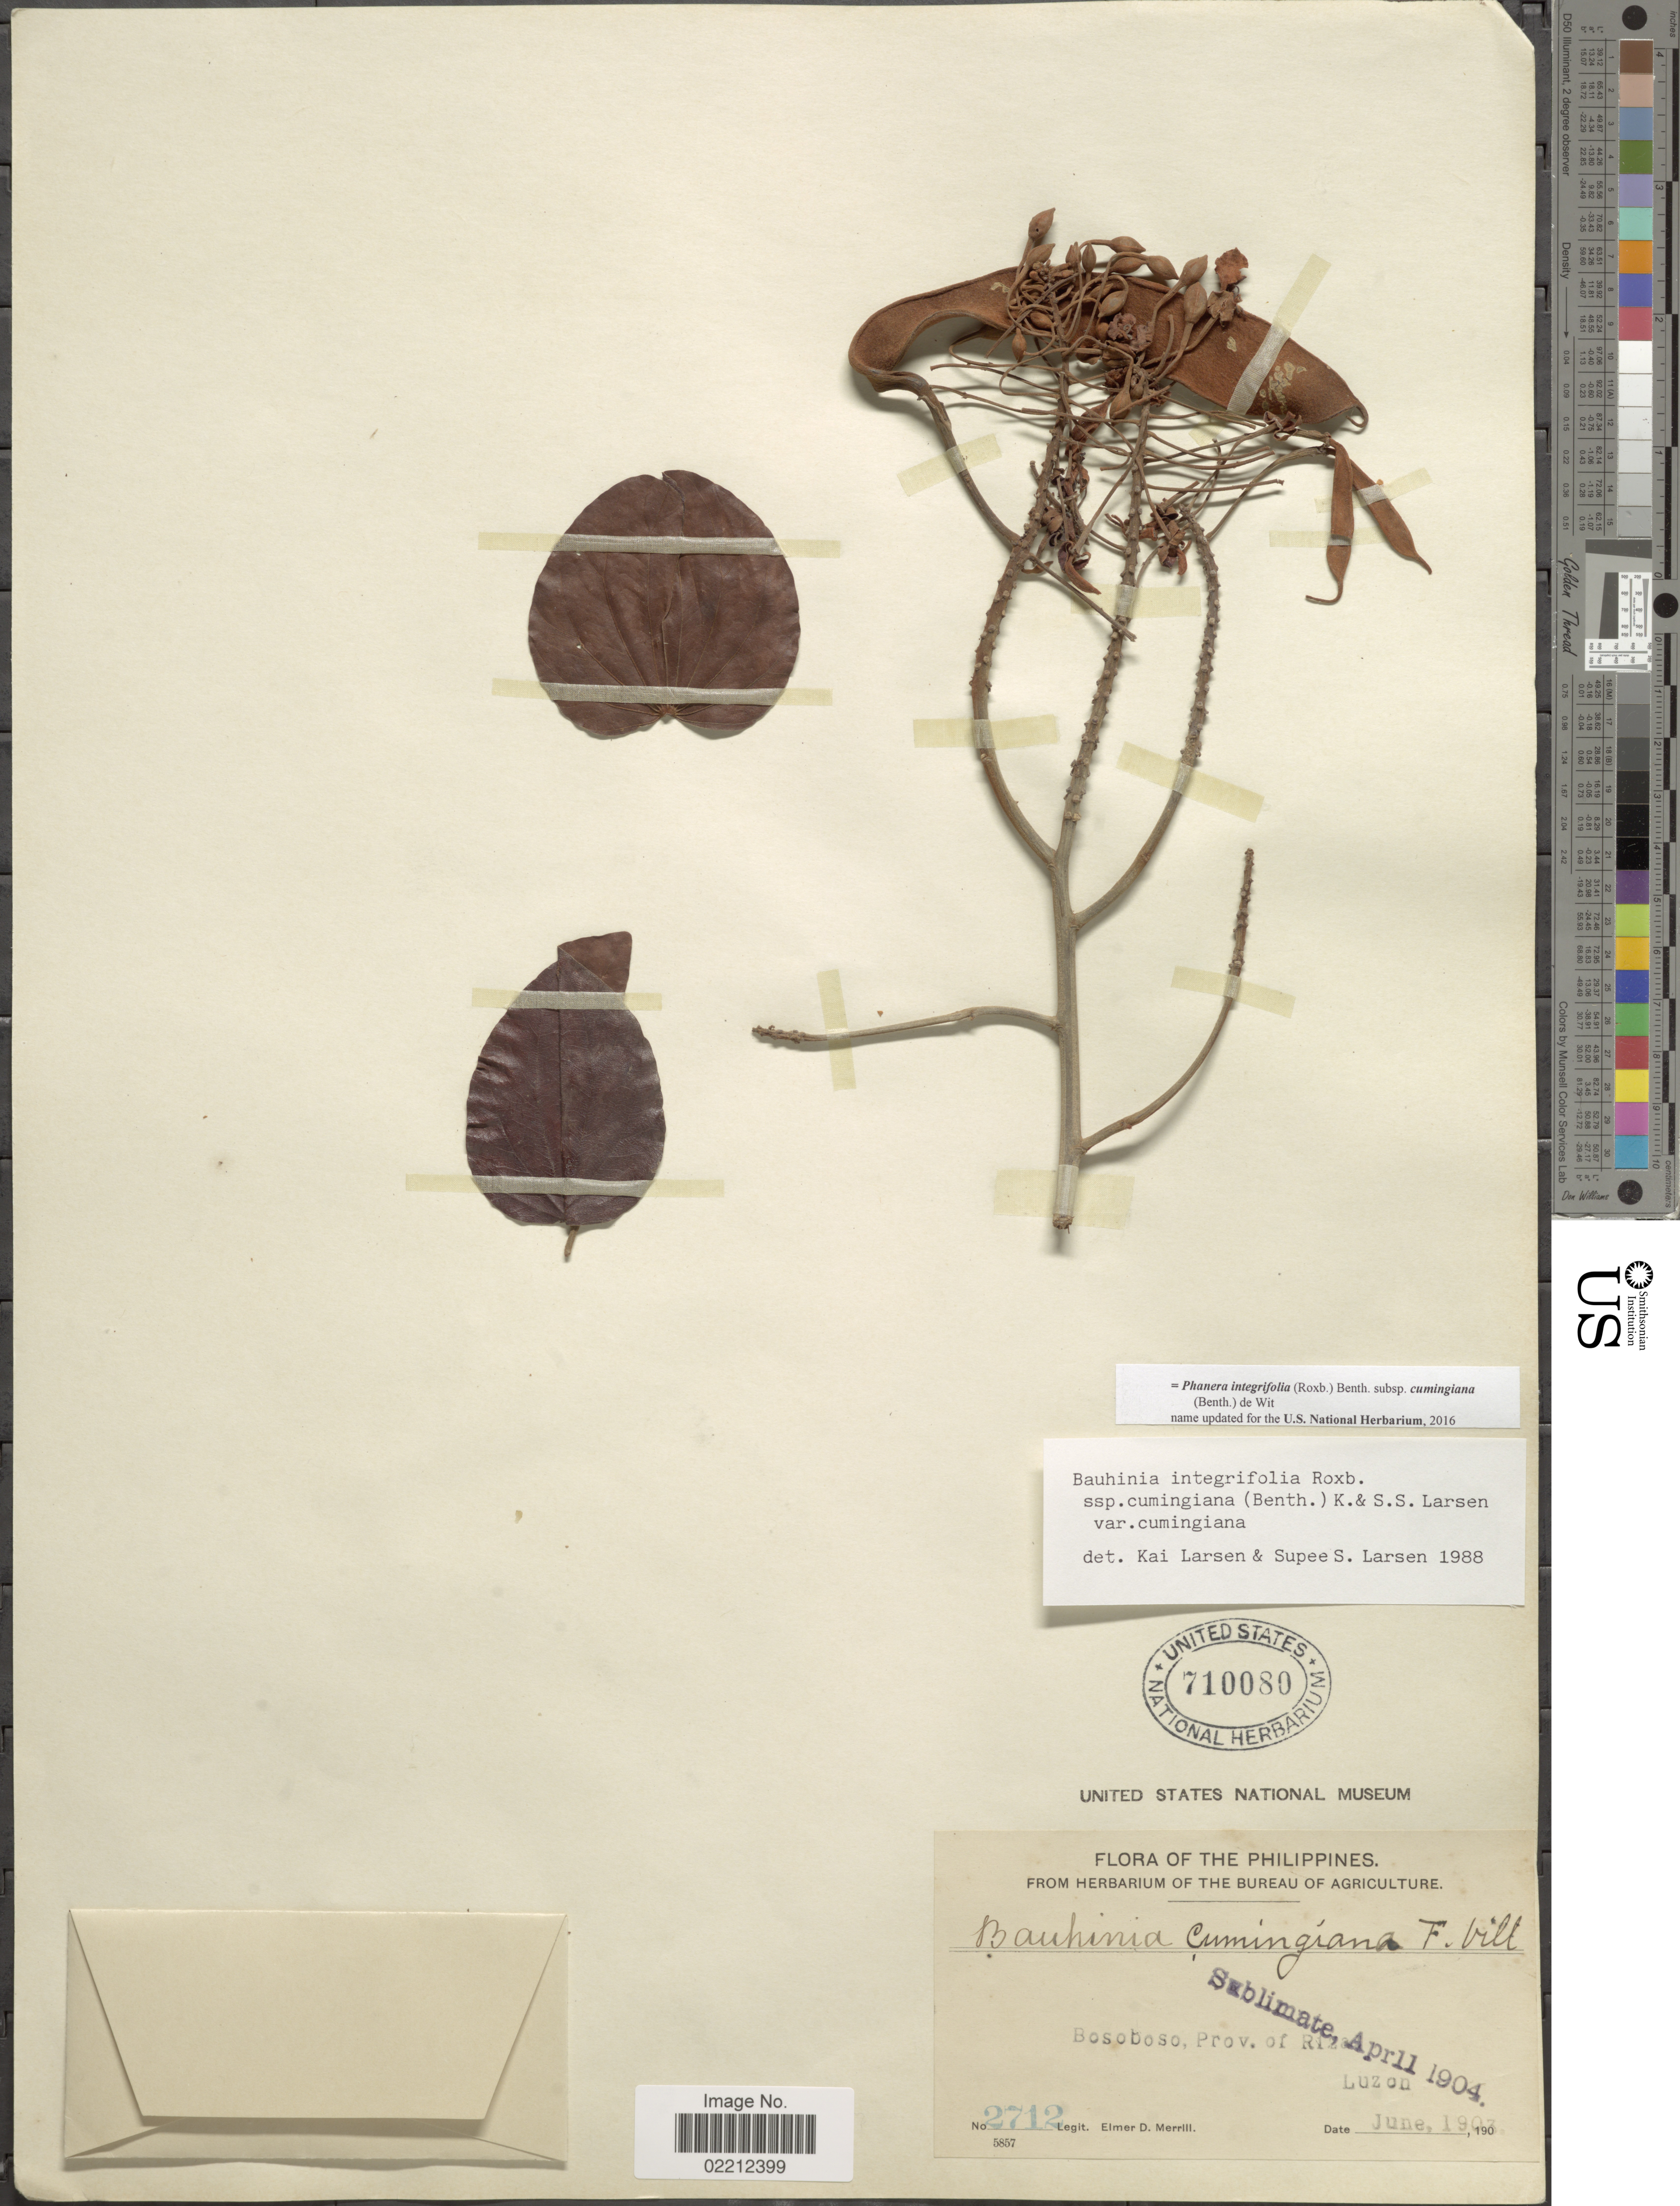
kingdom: Plantae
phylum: Tracheophyta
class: Magnoliopsida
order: Fabales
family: Fabaceae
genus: Phanera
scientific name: Phanera integrifolia subsp. cumingiana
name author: (Benth.) de Wit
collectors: E. D. Merrill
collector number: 2712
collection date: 1907-06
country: Philippines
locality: Bosoboso, Prov. of Rizal, Luzon.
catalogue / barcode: US 710080